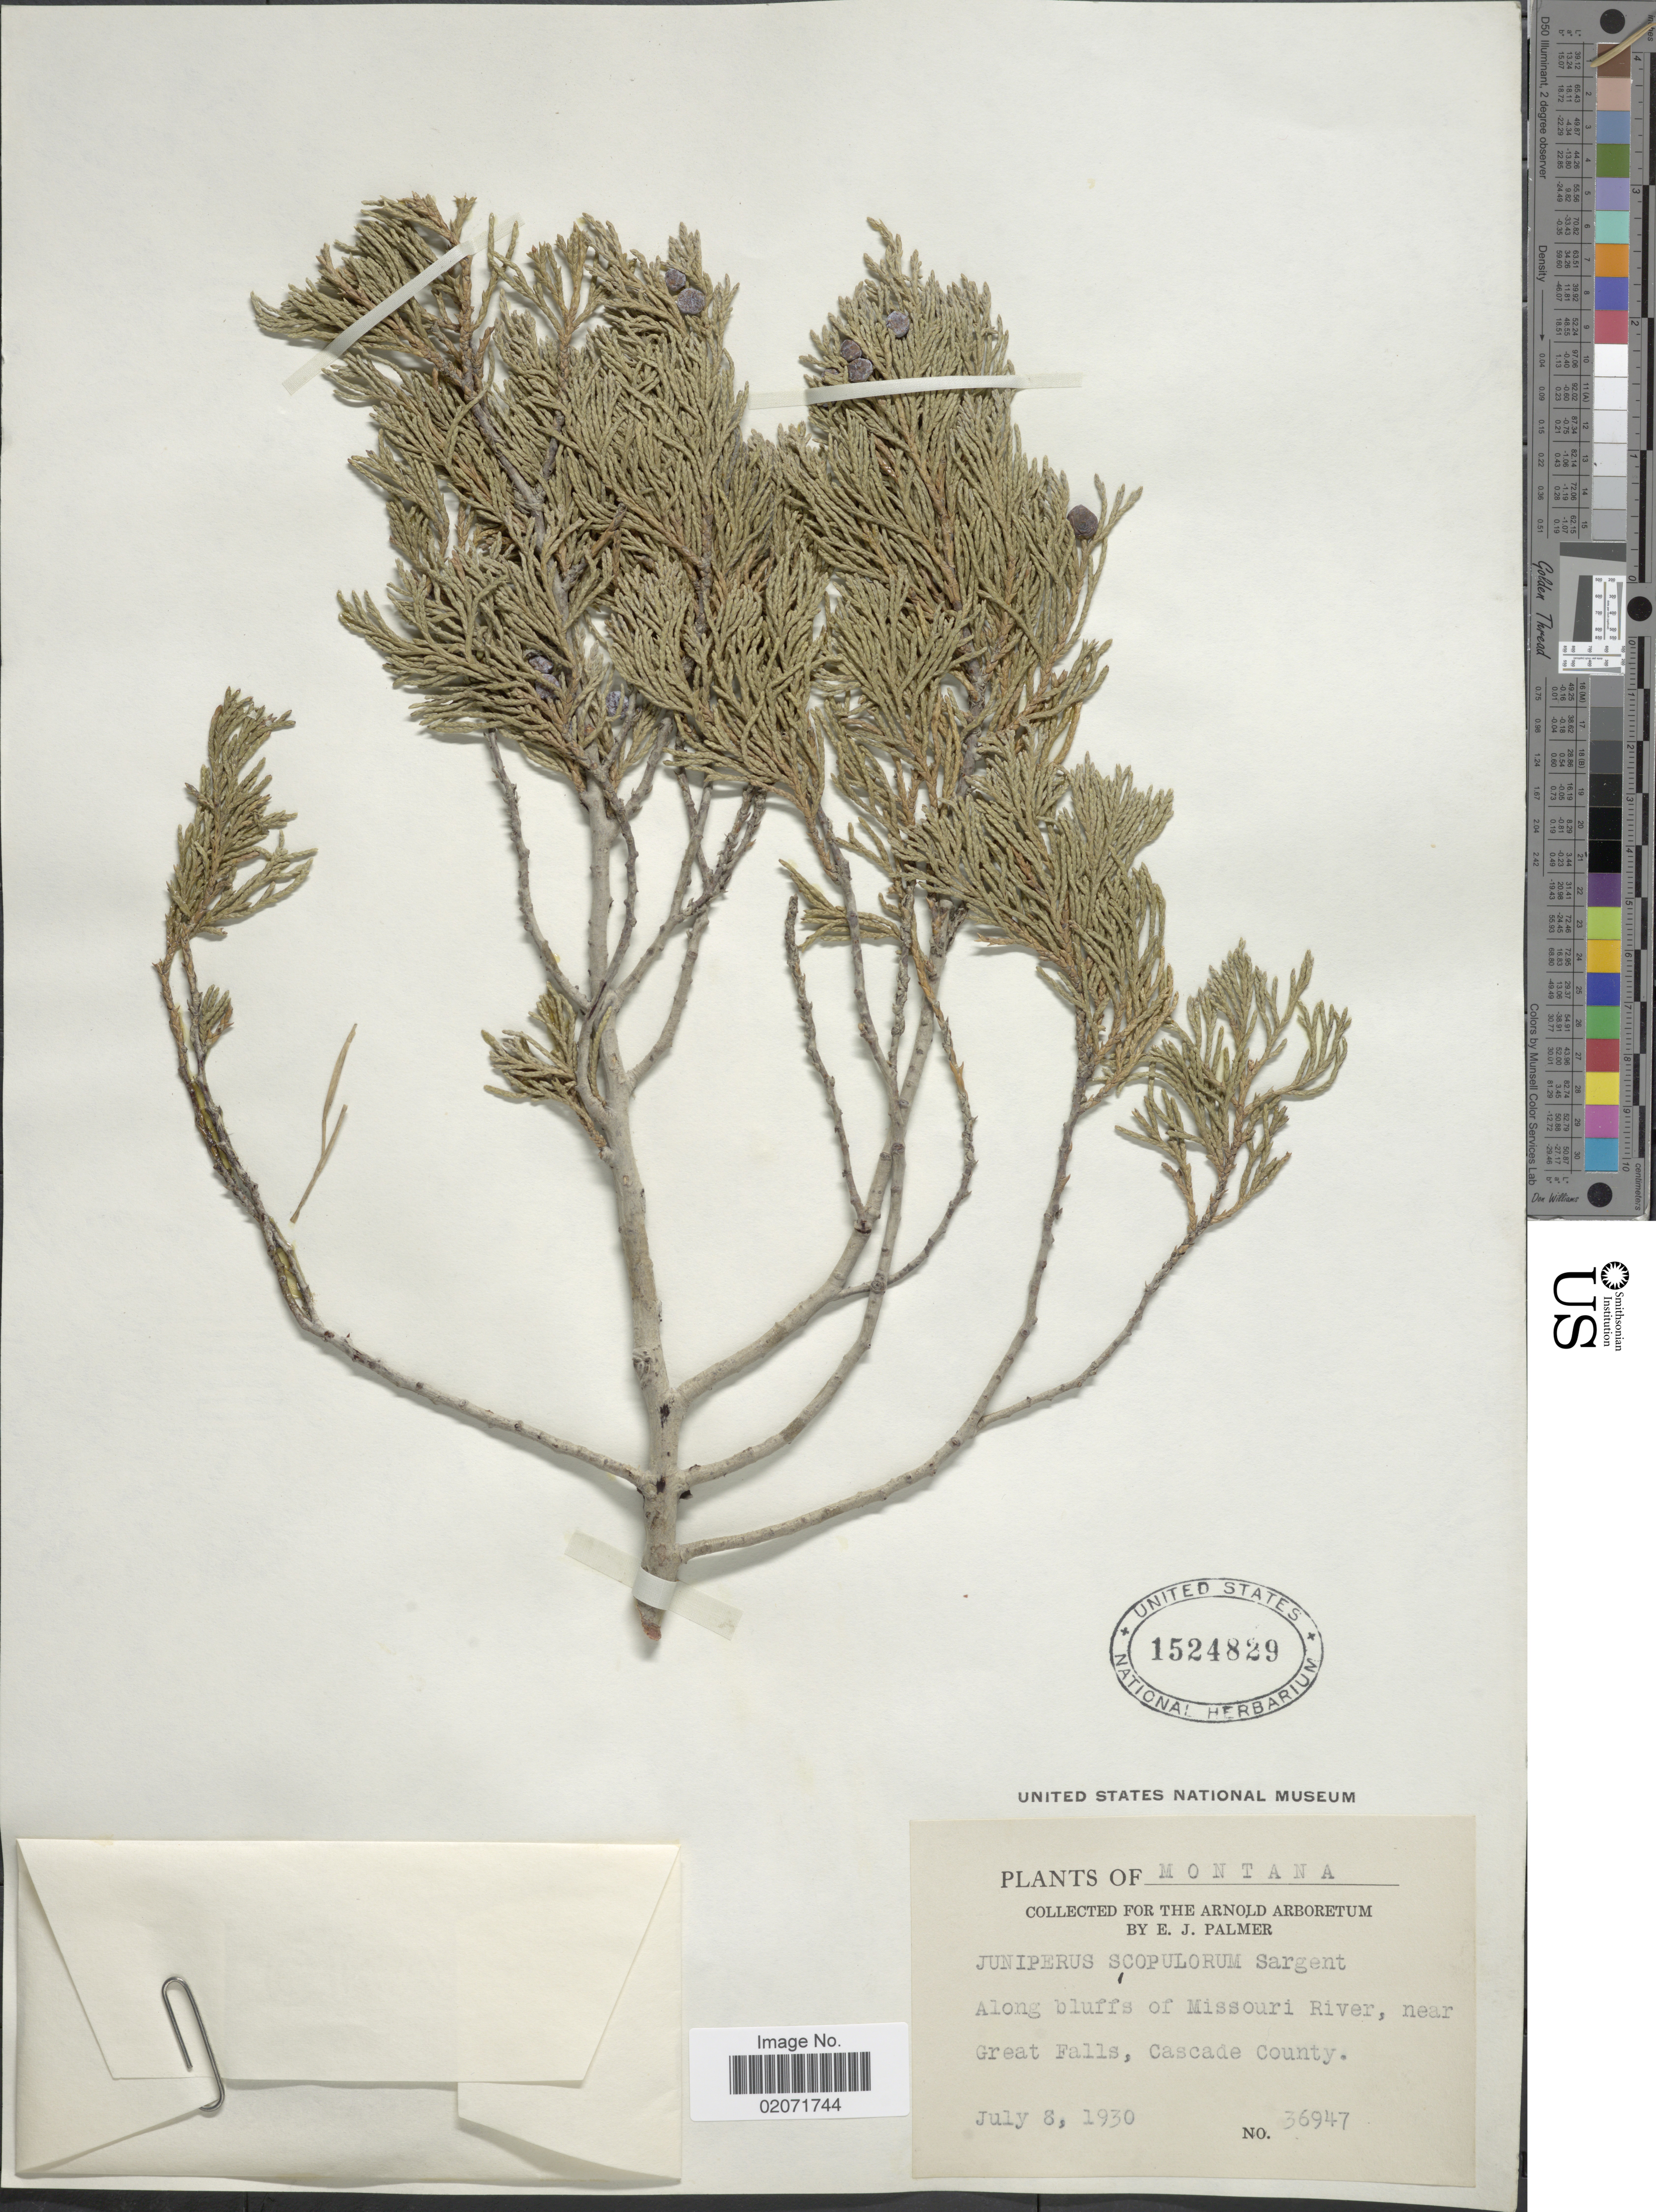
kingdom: Plantae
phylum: Tracheophyta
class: Pinopsida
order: Pinales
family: Cupressaceae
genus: Juniperus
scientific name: Juniperus scopulorum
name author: Sarg.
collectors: E. J. Palmer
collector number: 36947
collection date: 1930-07-08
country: United States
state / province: Montana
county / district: Cascade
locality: Along bluffs of Missouri River, near Great Falls.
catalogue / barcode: US 1524829